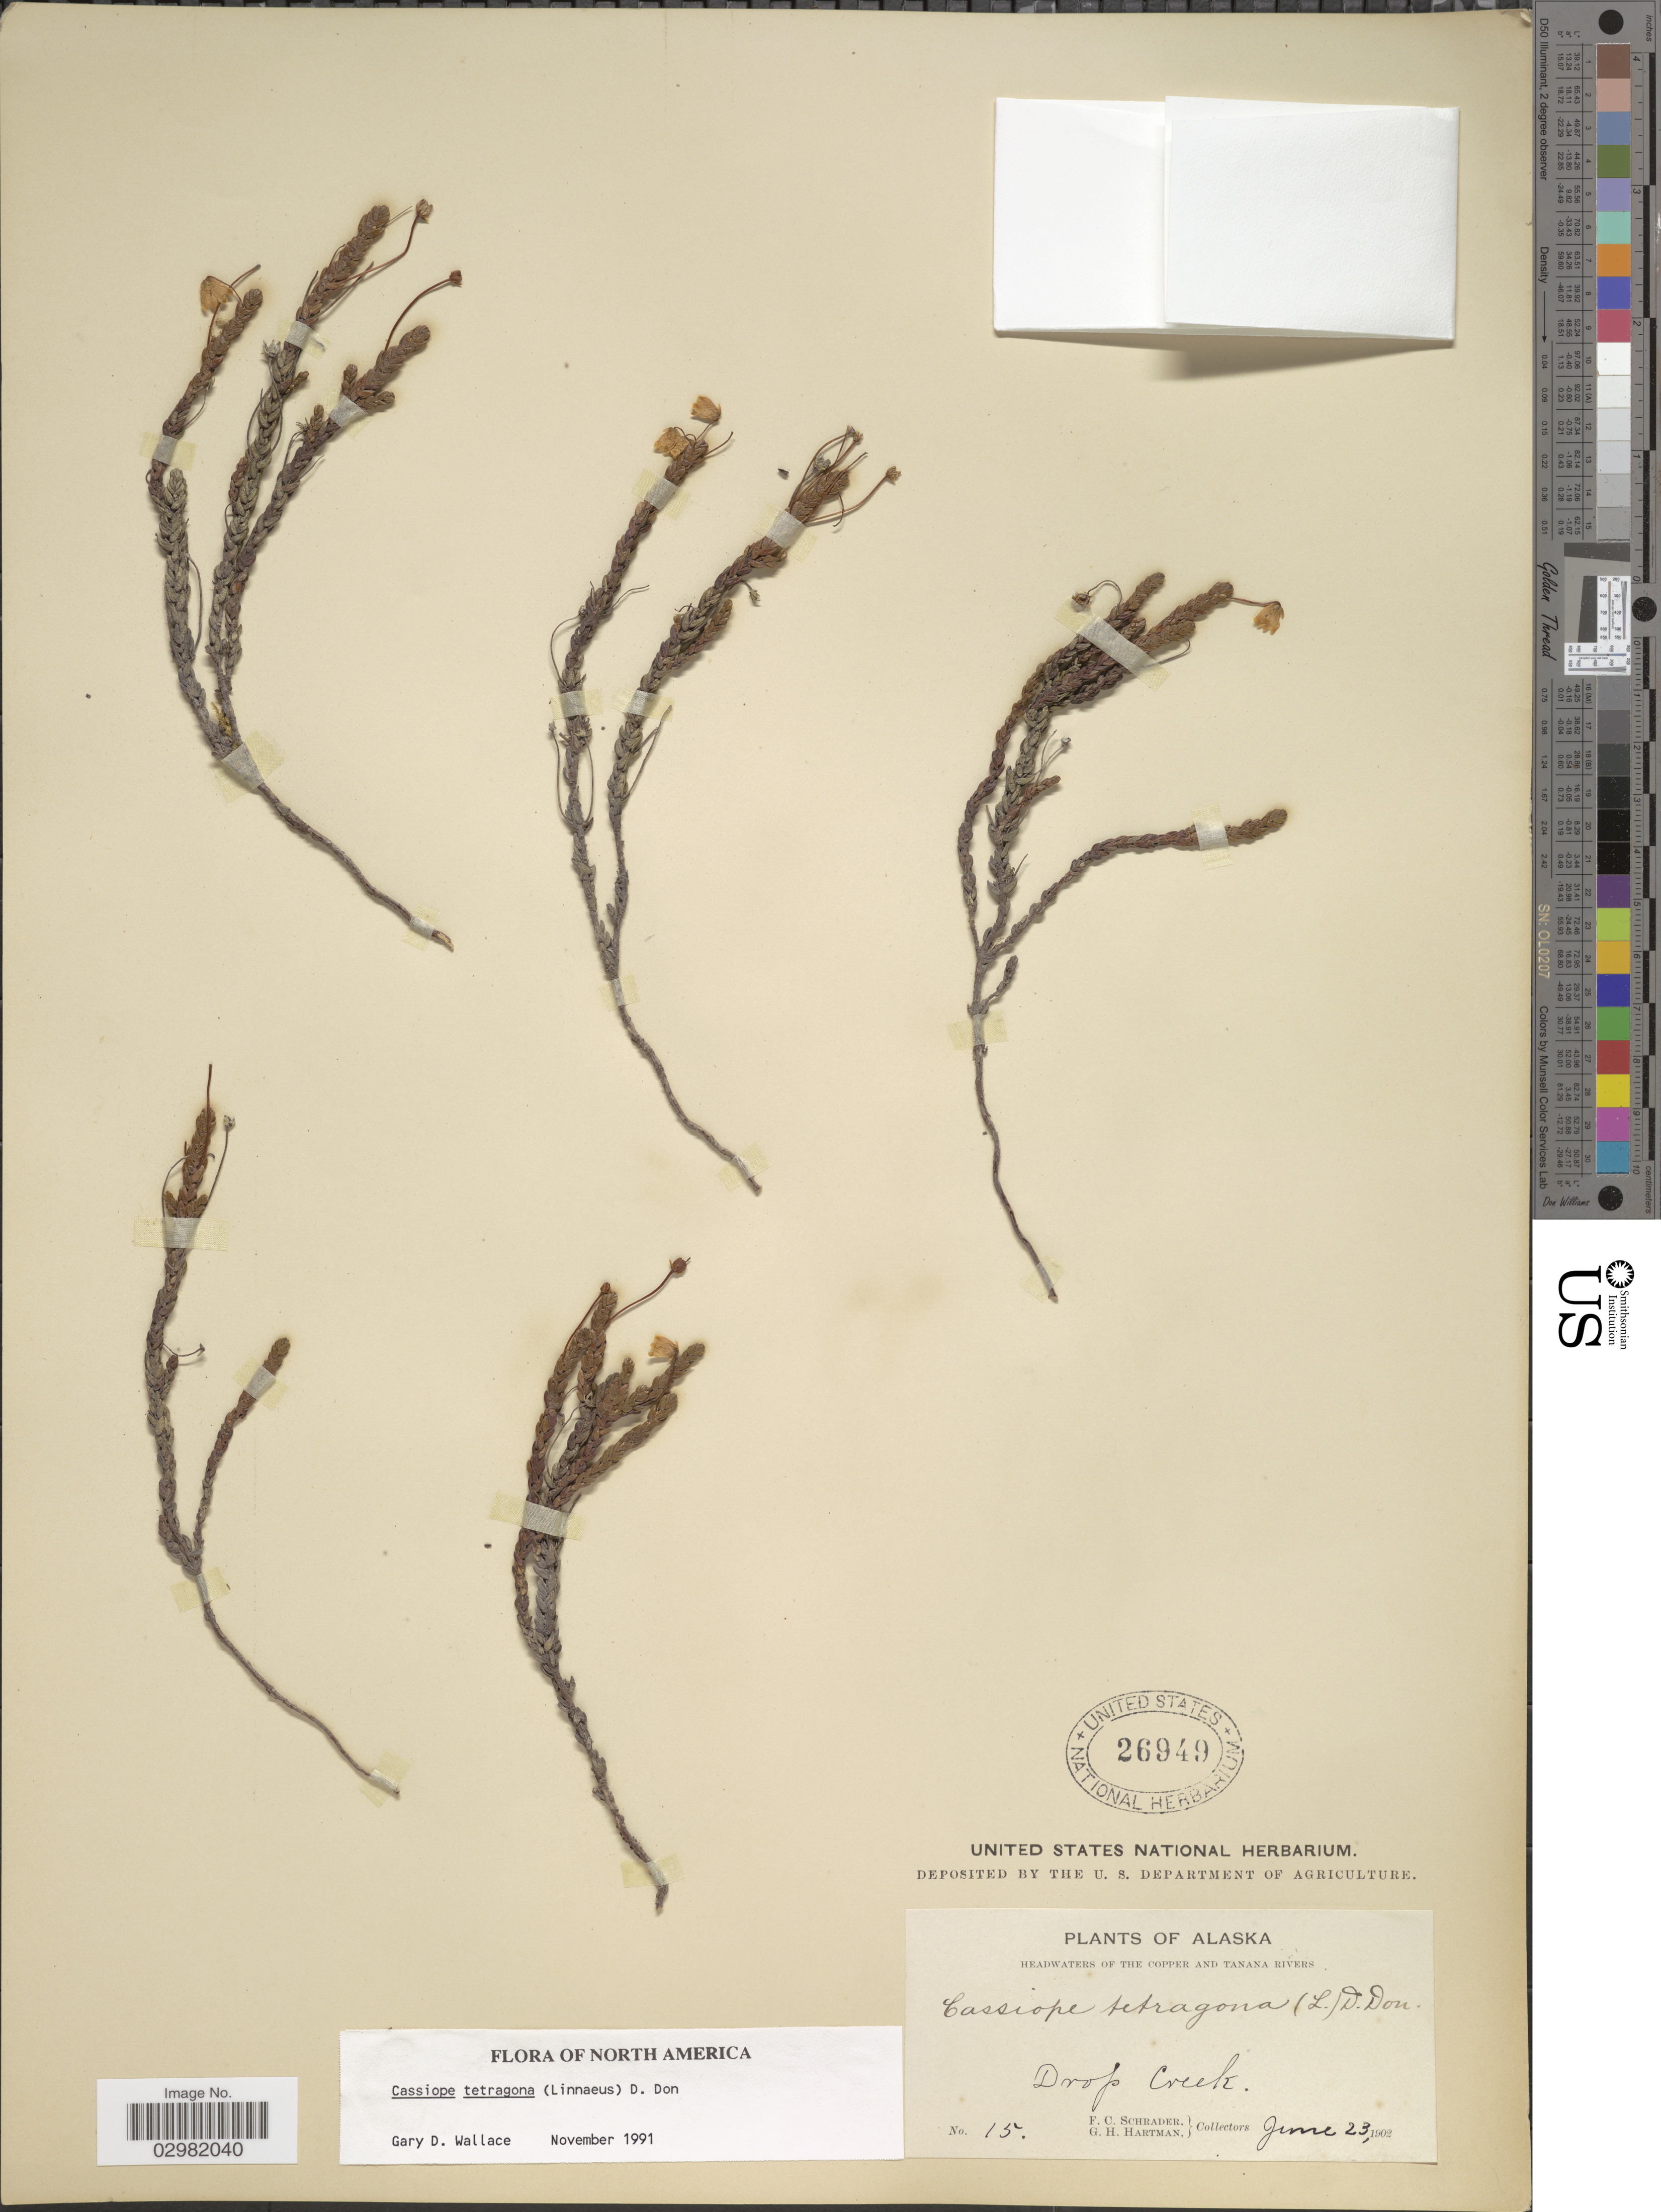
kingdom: Plantae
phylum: Tracheophyta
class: Magnoliopsida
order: Ericales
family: Ericaceae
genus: Cassiope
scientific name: Cassiope tetragona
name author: (L.) D. Don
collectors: F. C. Schrader & G. H. Hartman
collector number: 15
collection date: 1902-06-23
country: United States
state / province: Alaska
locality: Headwaters of the Copper and Tanana Rivers. Drop Creek.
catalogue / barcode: US 26949